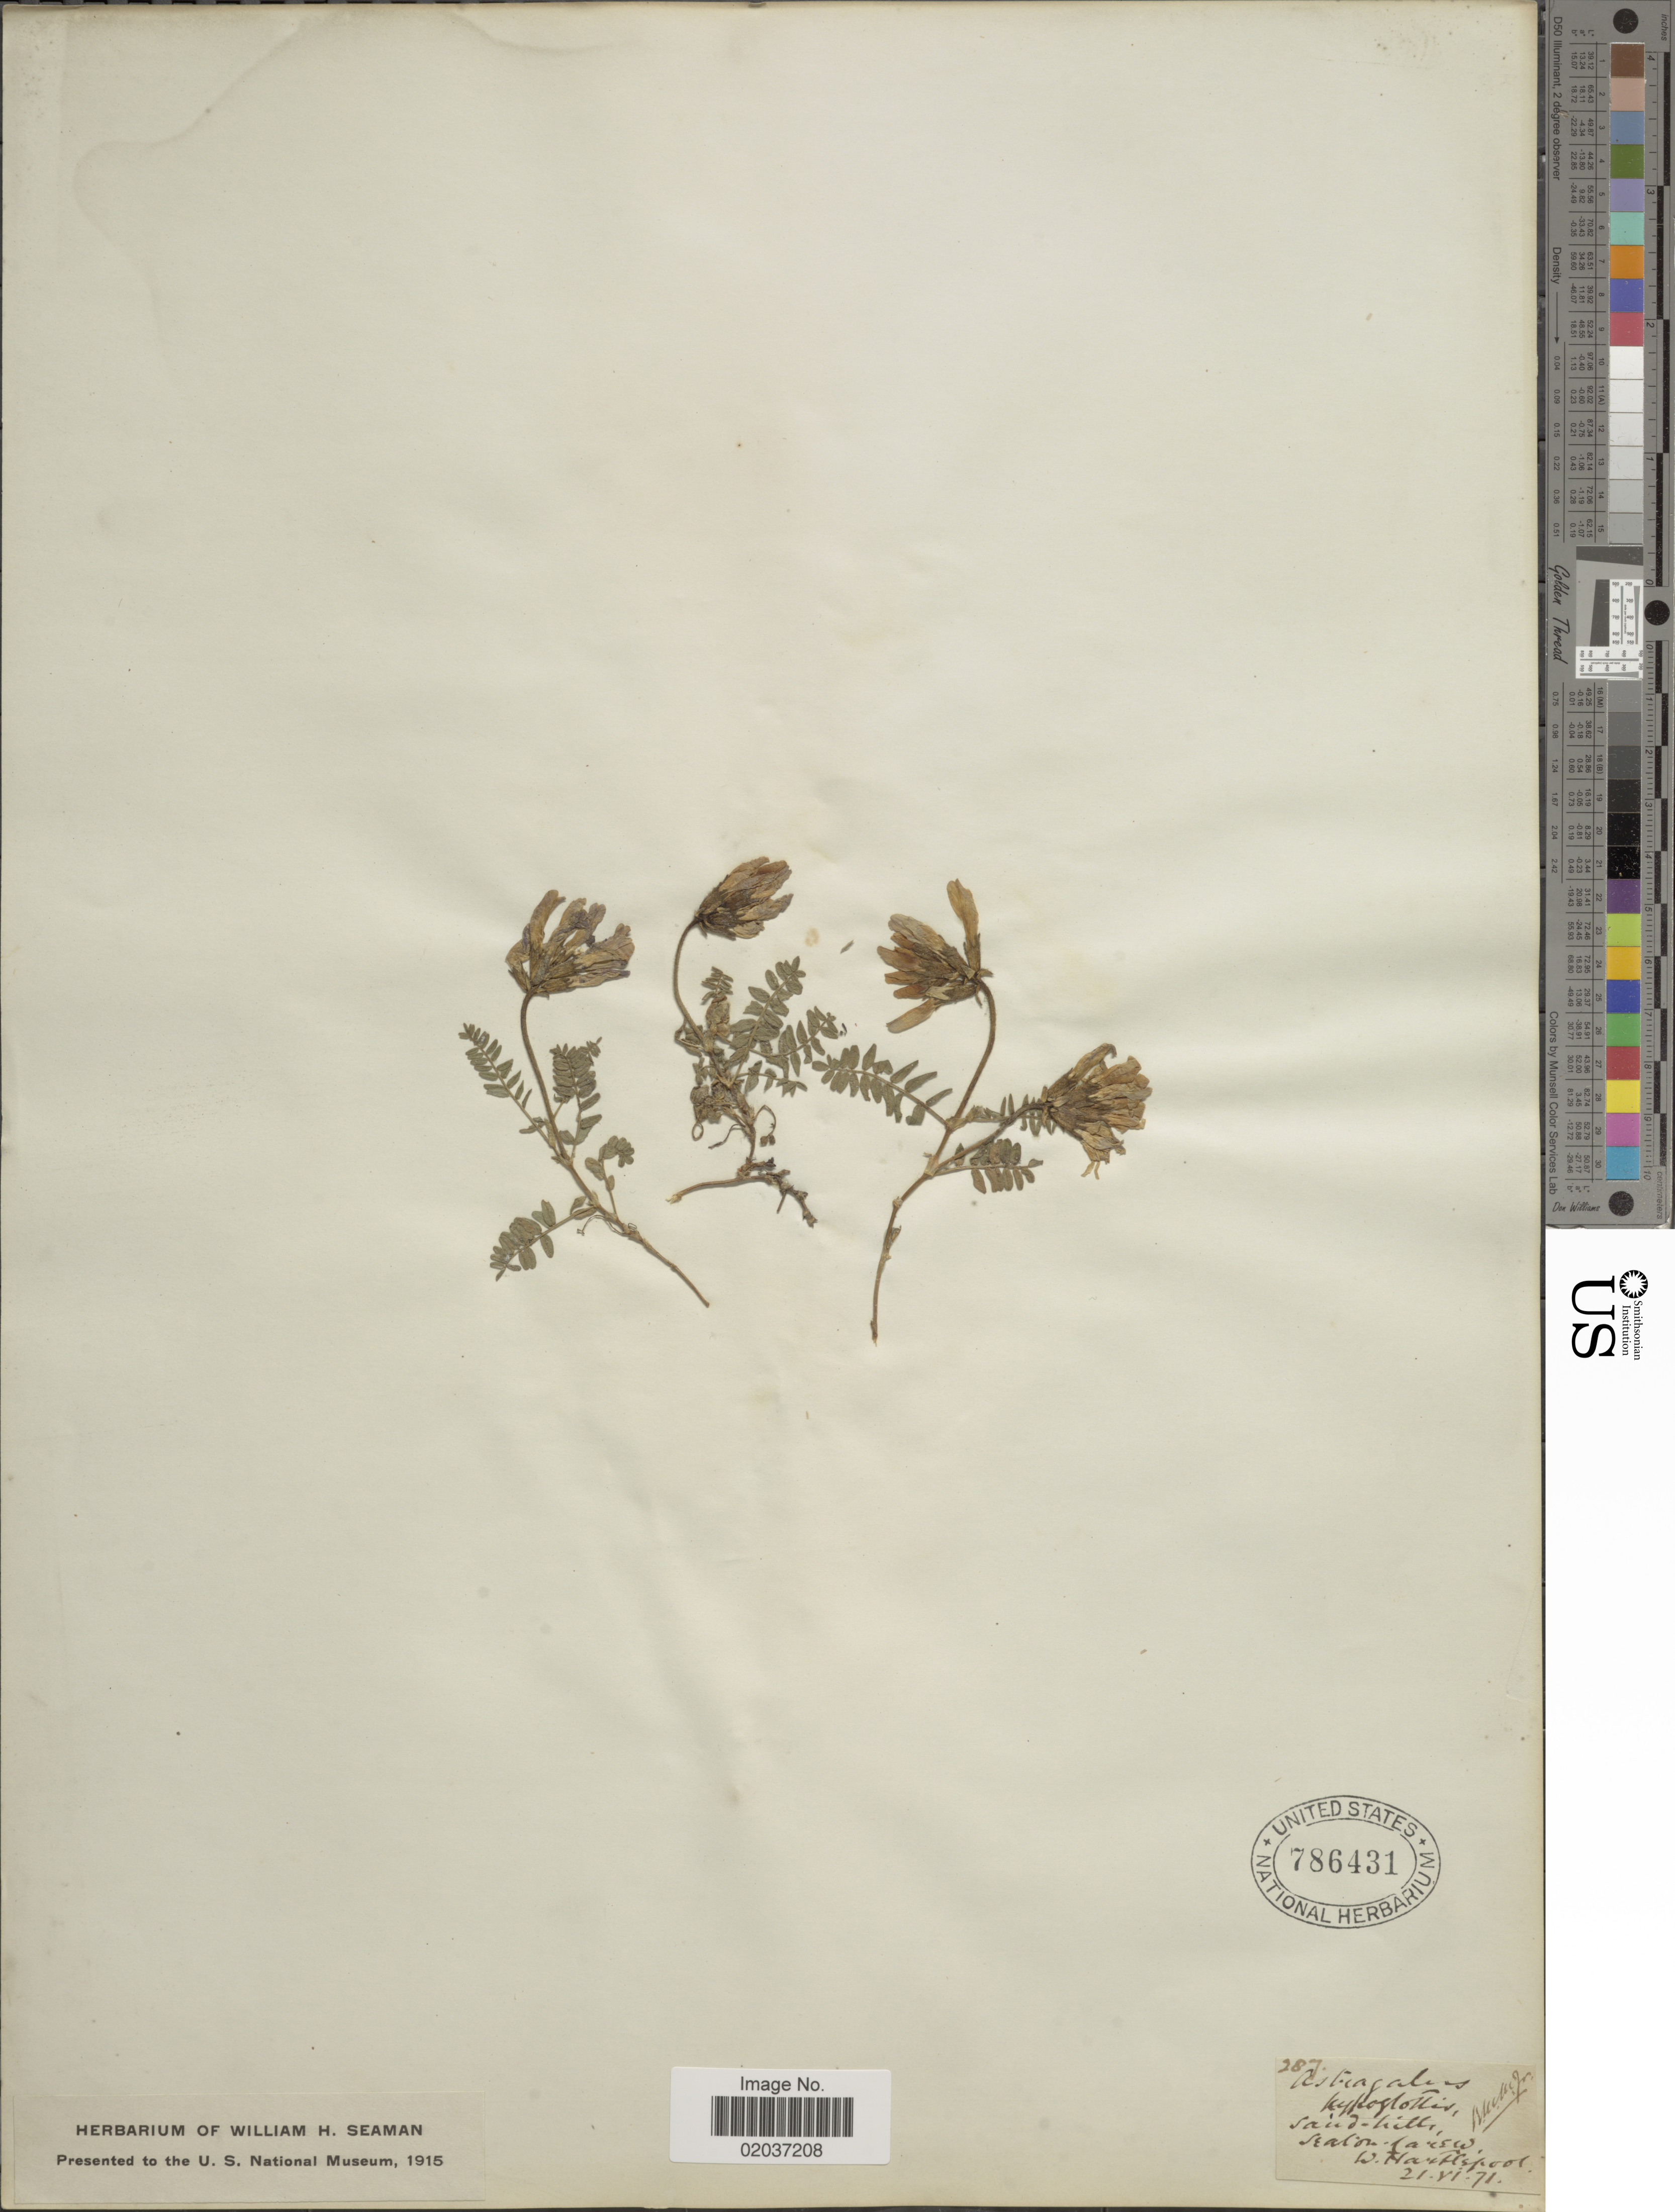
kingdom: Plantae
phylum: Tracheophyta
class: Magnoliopsida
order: Fabales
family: Fabaceae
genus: Astragalus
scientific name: Astragalus hypoglottis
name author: L.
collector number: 287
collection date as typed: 21 VI 71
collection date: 1971-06-21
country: United Kingdom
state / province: England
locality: Sand hills, Seaton Carew, W. Hartlepool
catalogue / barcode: US 786431